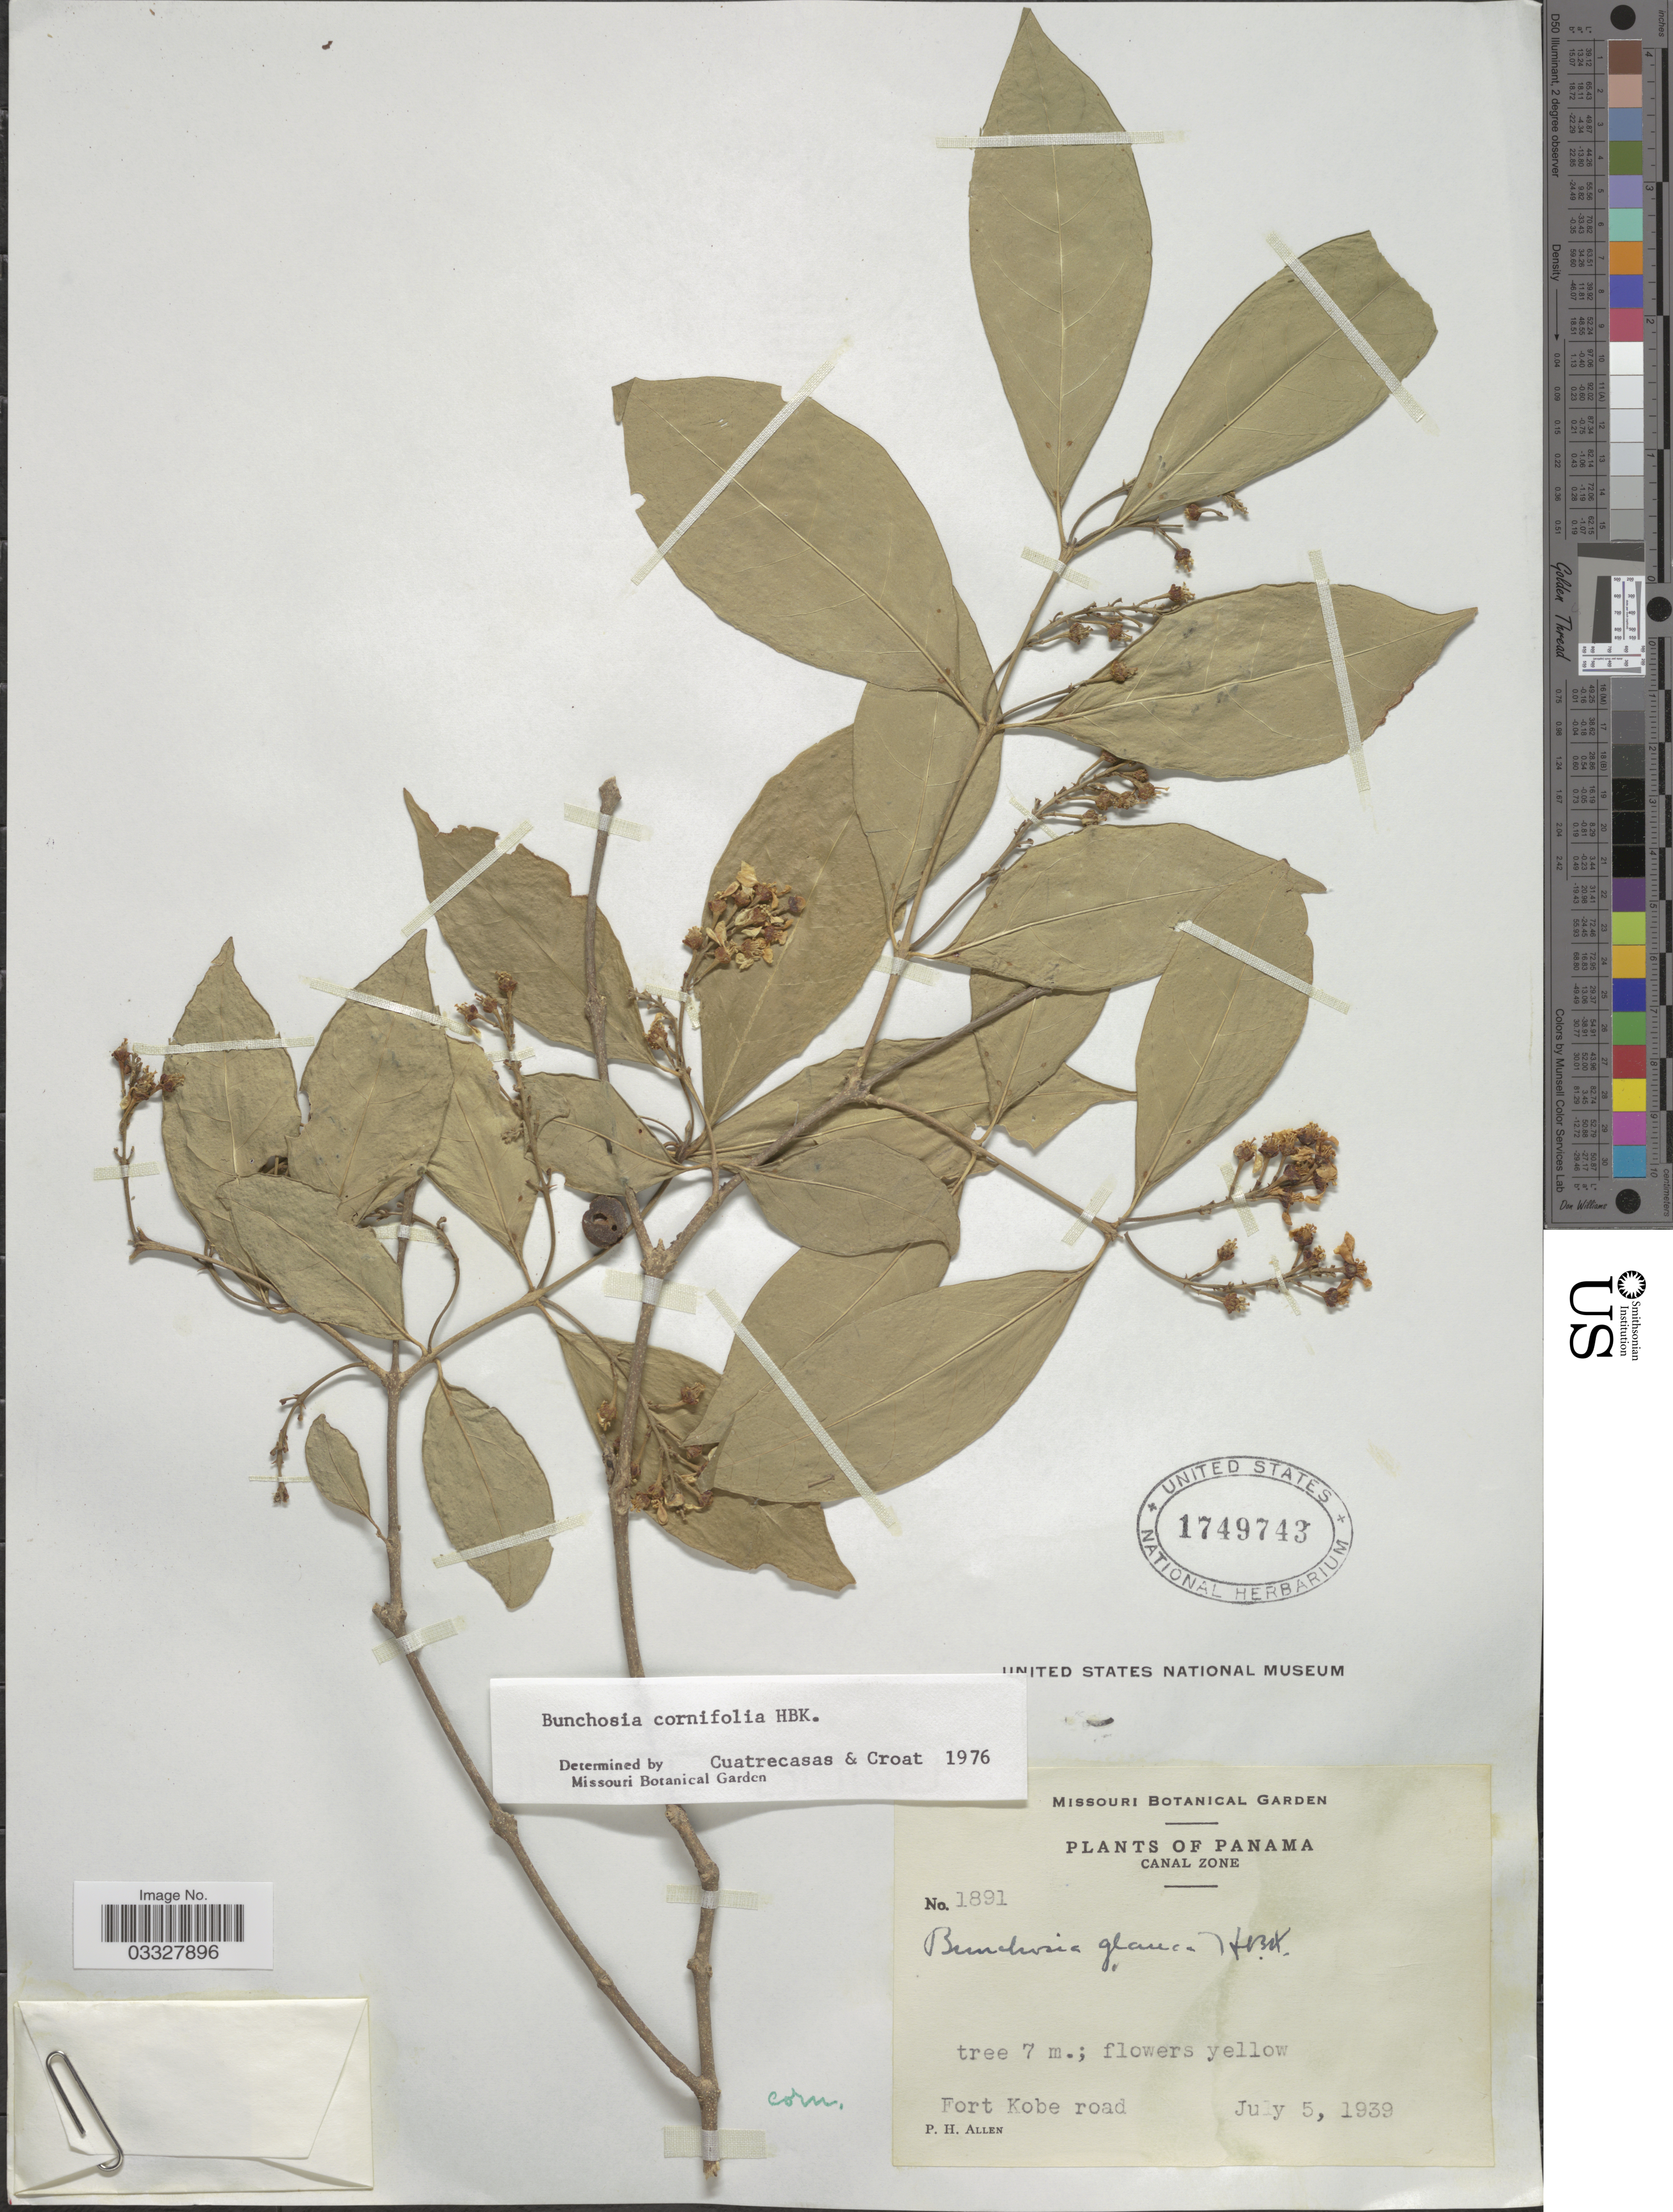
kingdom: Plantae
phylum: Tracheophyta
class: Magnoliopsida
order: Malpighiales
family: Malpighiaceae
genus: Bunchosia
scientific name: Bunchosia cornifolia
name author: Kunth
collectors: P. H. Allen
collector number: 1891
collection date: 1939-07-05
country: Panama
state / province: Colón / Panamá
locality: Canal Zone. Fort Kobe road.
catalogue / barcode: US 1749743